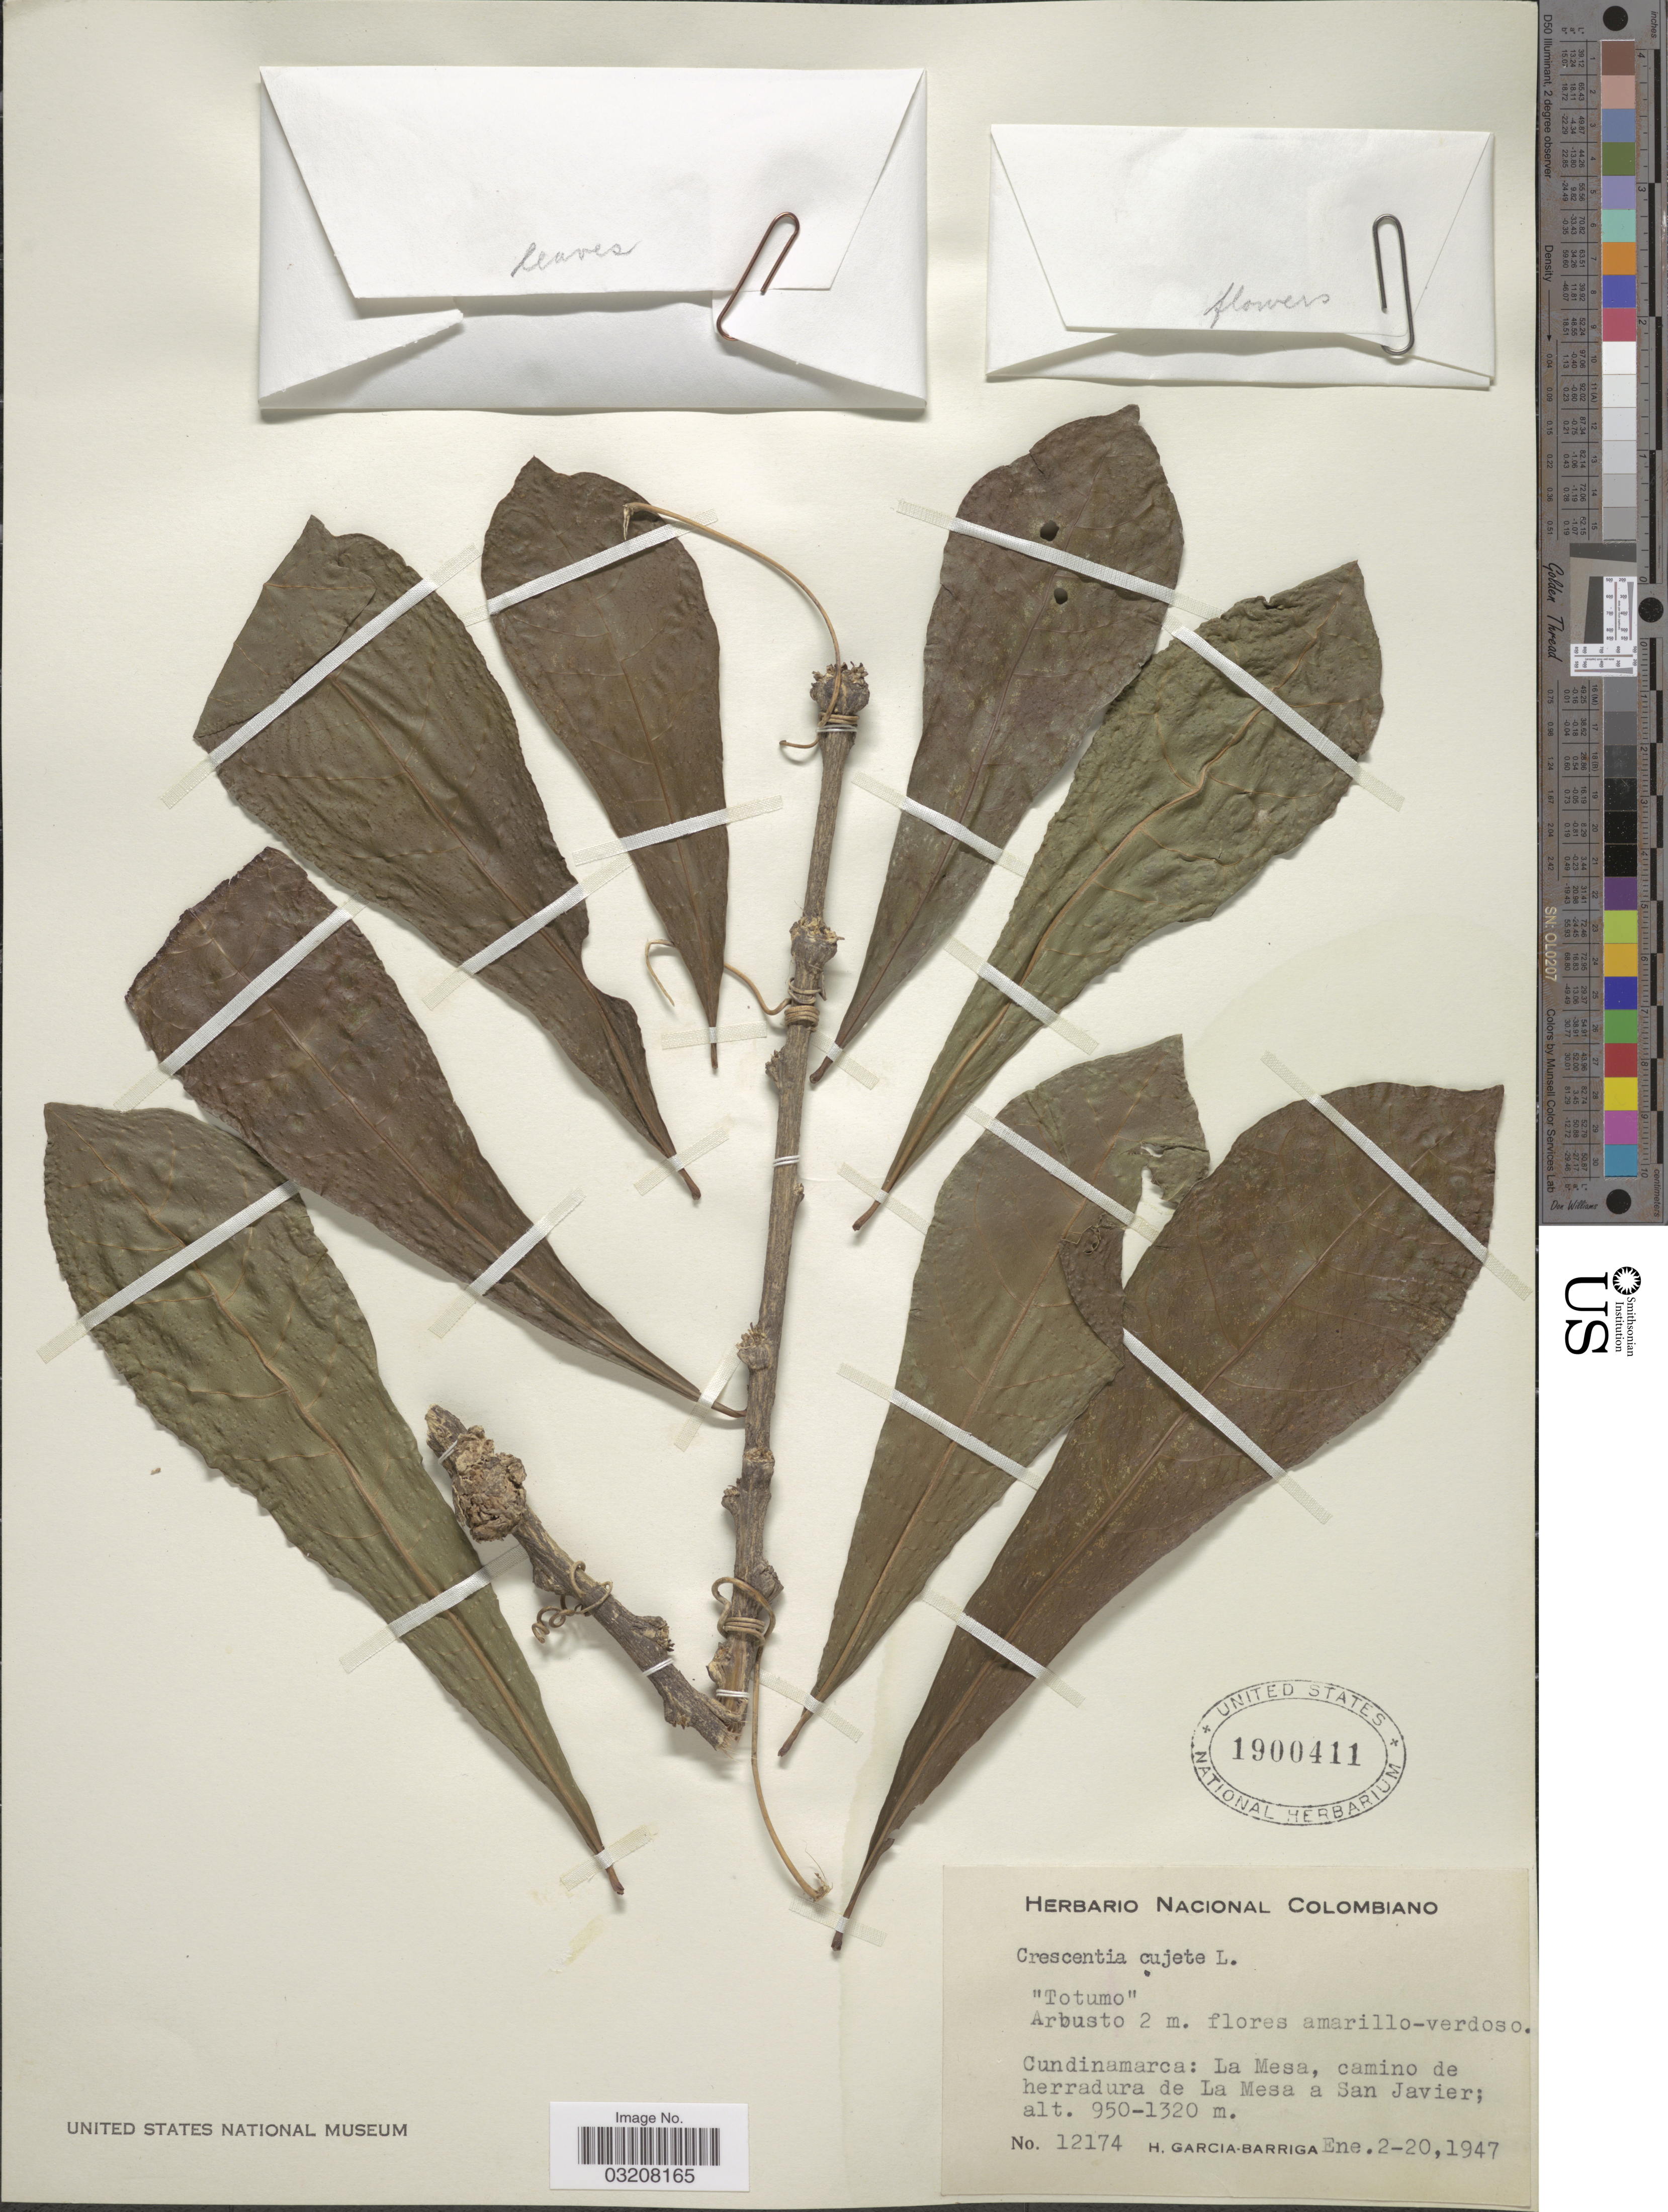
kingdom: Plantae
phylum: Tracheophyta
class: Magnoliopsida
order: Lamiales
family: Bignoniaceae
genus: Crescentia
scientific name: Crescentia cujete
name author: L.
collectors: H. García Barriga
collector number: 12174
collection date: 1947-01-02/1947-01-20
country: Colombia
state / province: Cundinamarca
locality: La Mesa, camino de herradura de La Mesa a San Javier.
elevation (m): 950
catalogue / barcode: US 1900411